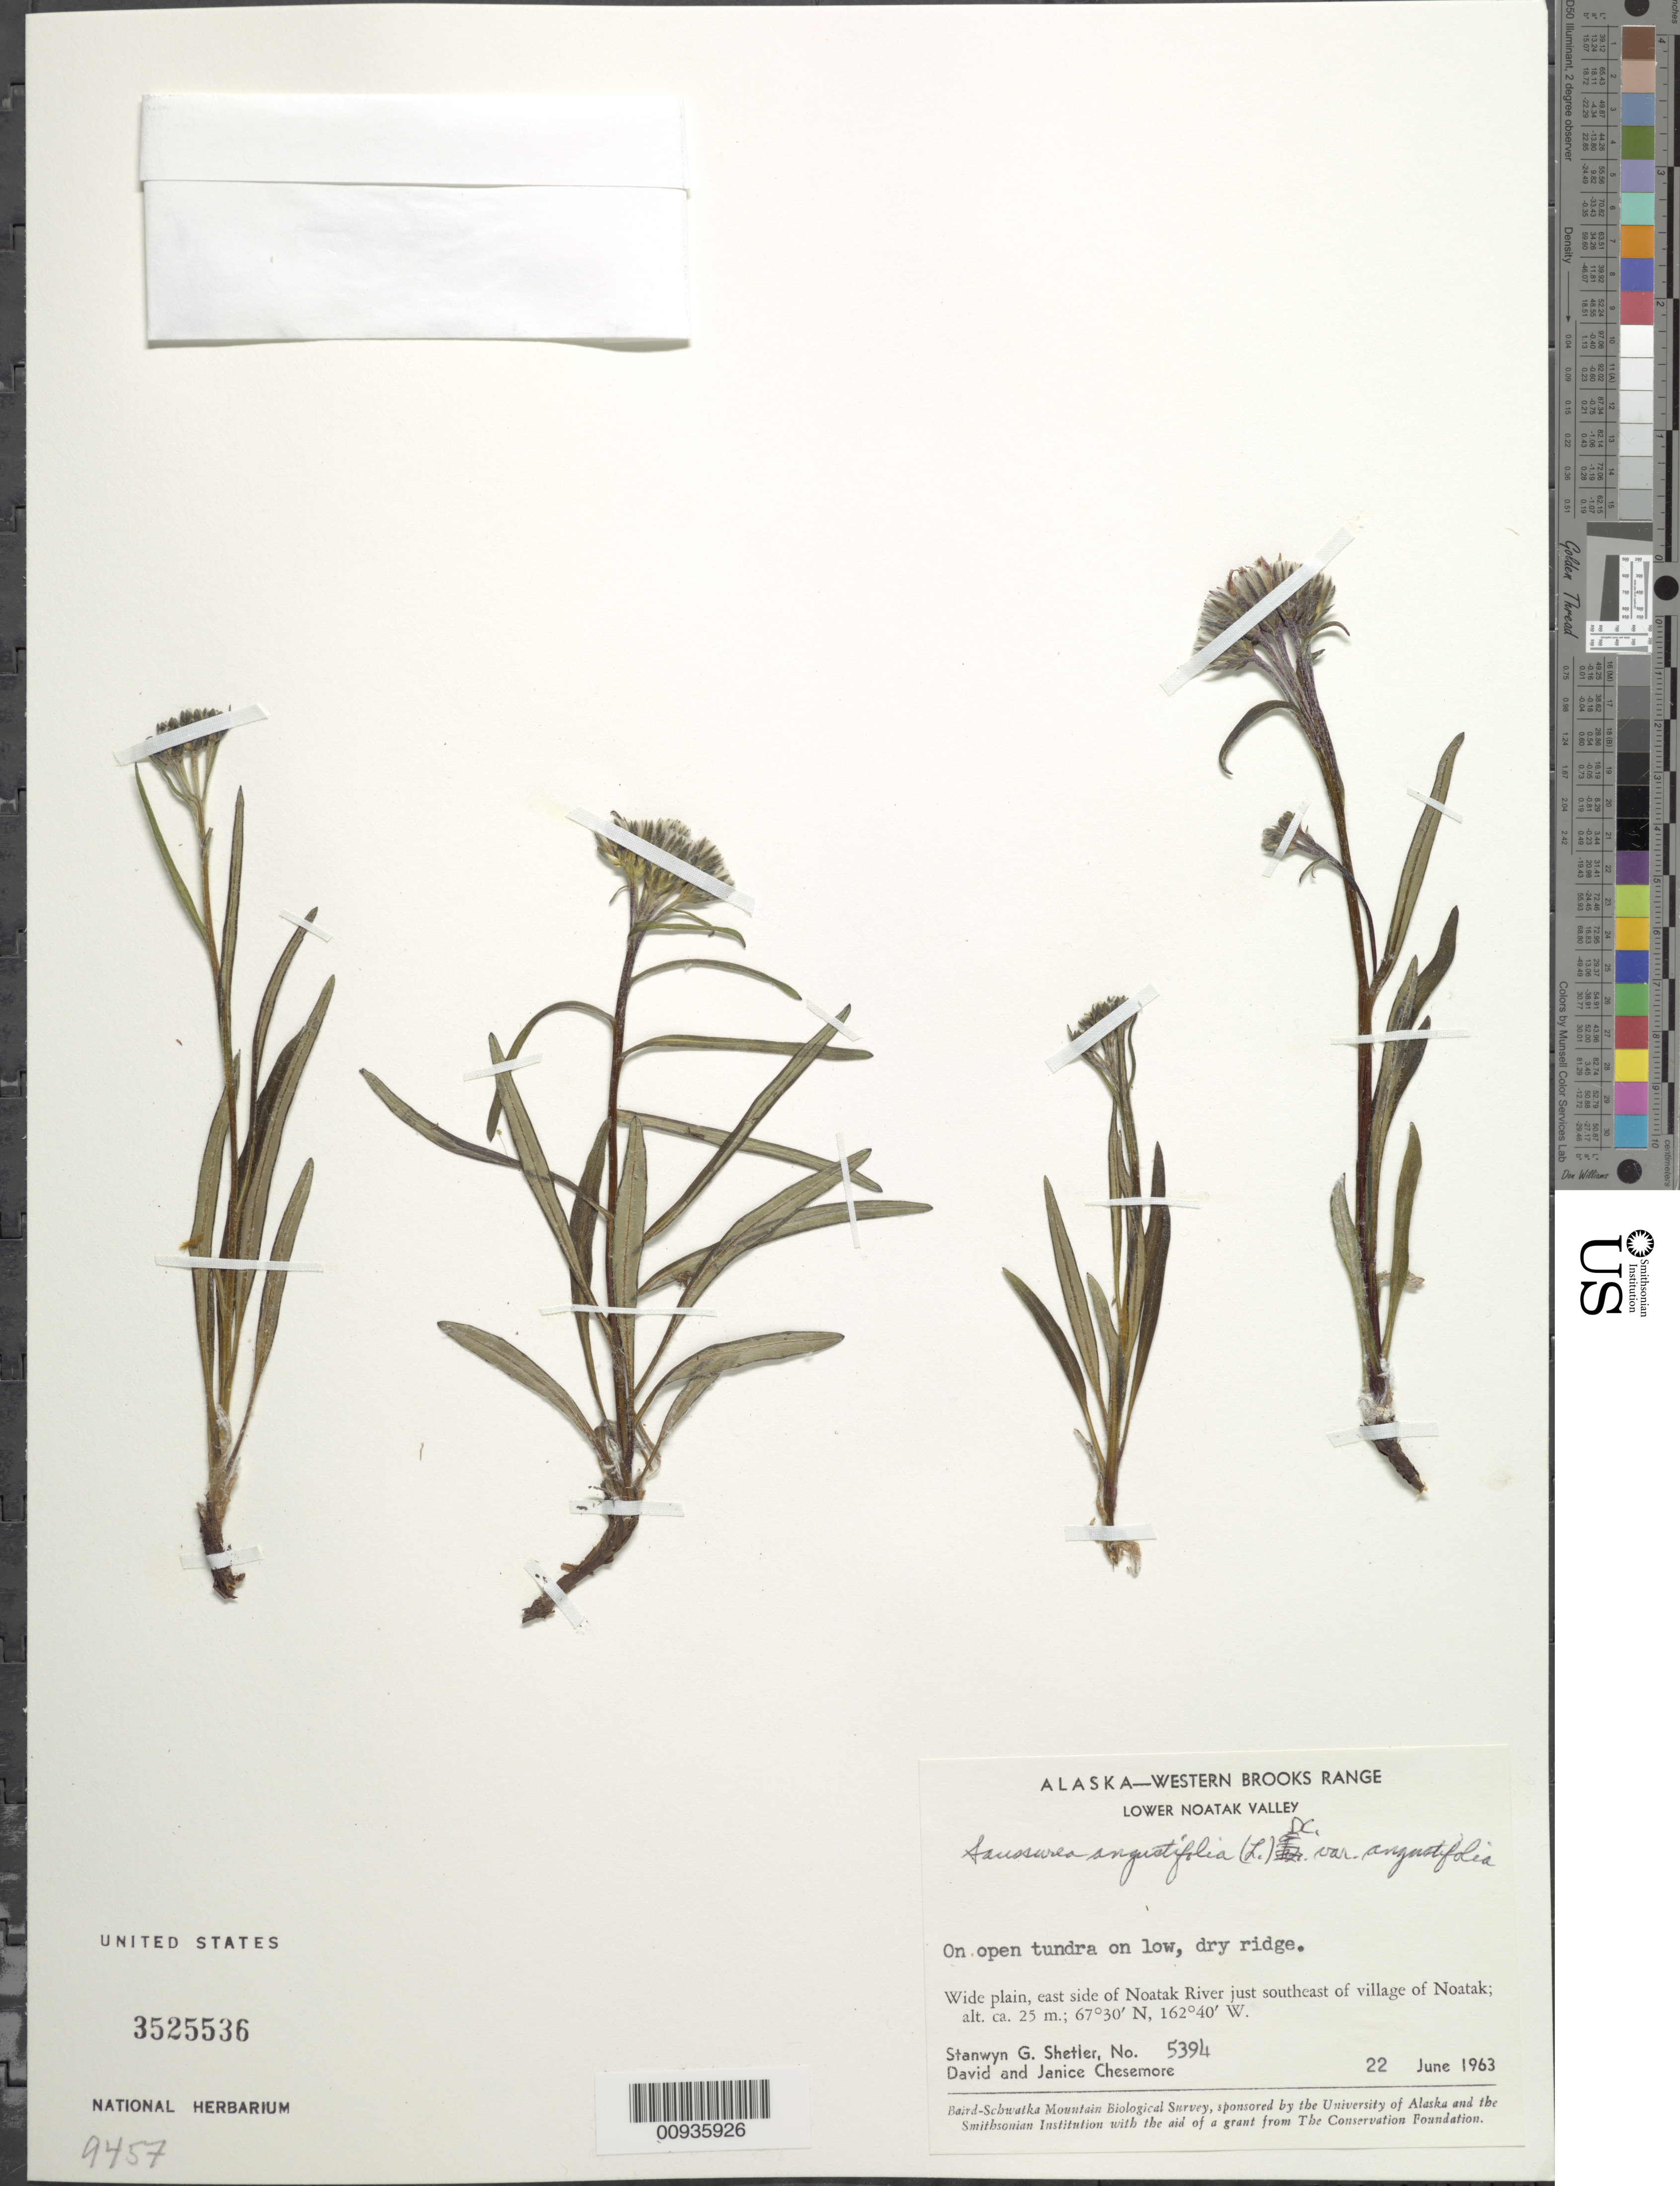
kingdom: Plantae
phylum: Tracheophyta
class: Magnoliopsida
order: Asterales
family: Asteraceae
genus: Saussurea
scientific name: Saussurea angustifolia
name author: (L.) DC.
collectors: S. Shetler, D. Chesemore & J. Chesemore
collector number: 5394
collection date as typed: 22 Jun 1963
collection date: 1963-06-22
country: United States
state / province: Alaska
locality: East side of Noatak River just southeast of village of Noatak. Western Brooks Range, Lower Noatak Valley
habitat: Wide plain. Open tundra on low, dry ridge.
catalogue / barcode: US 3525536